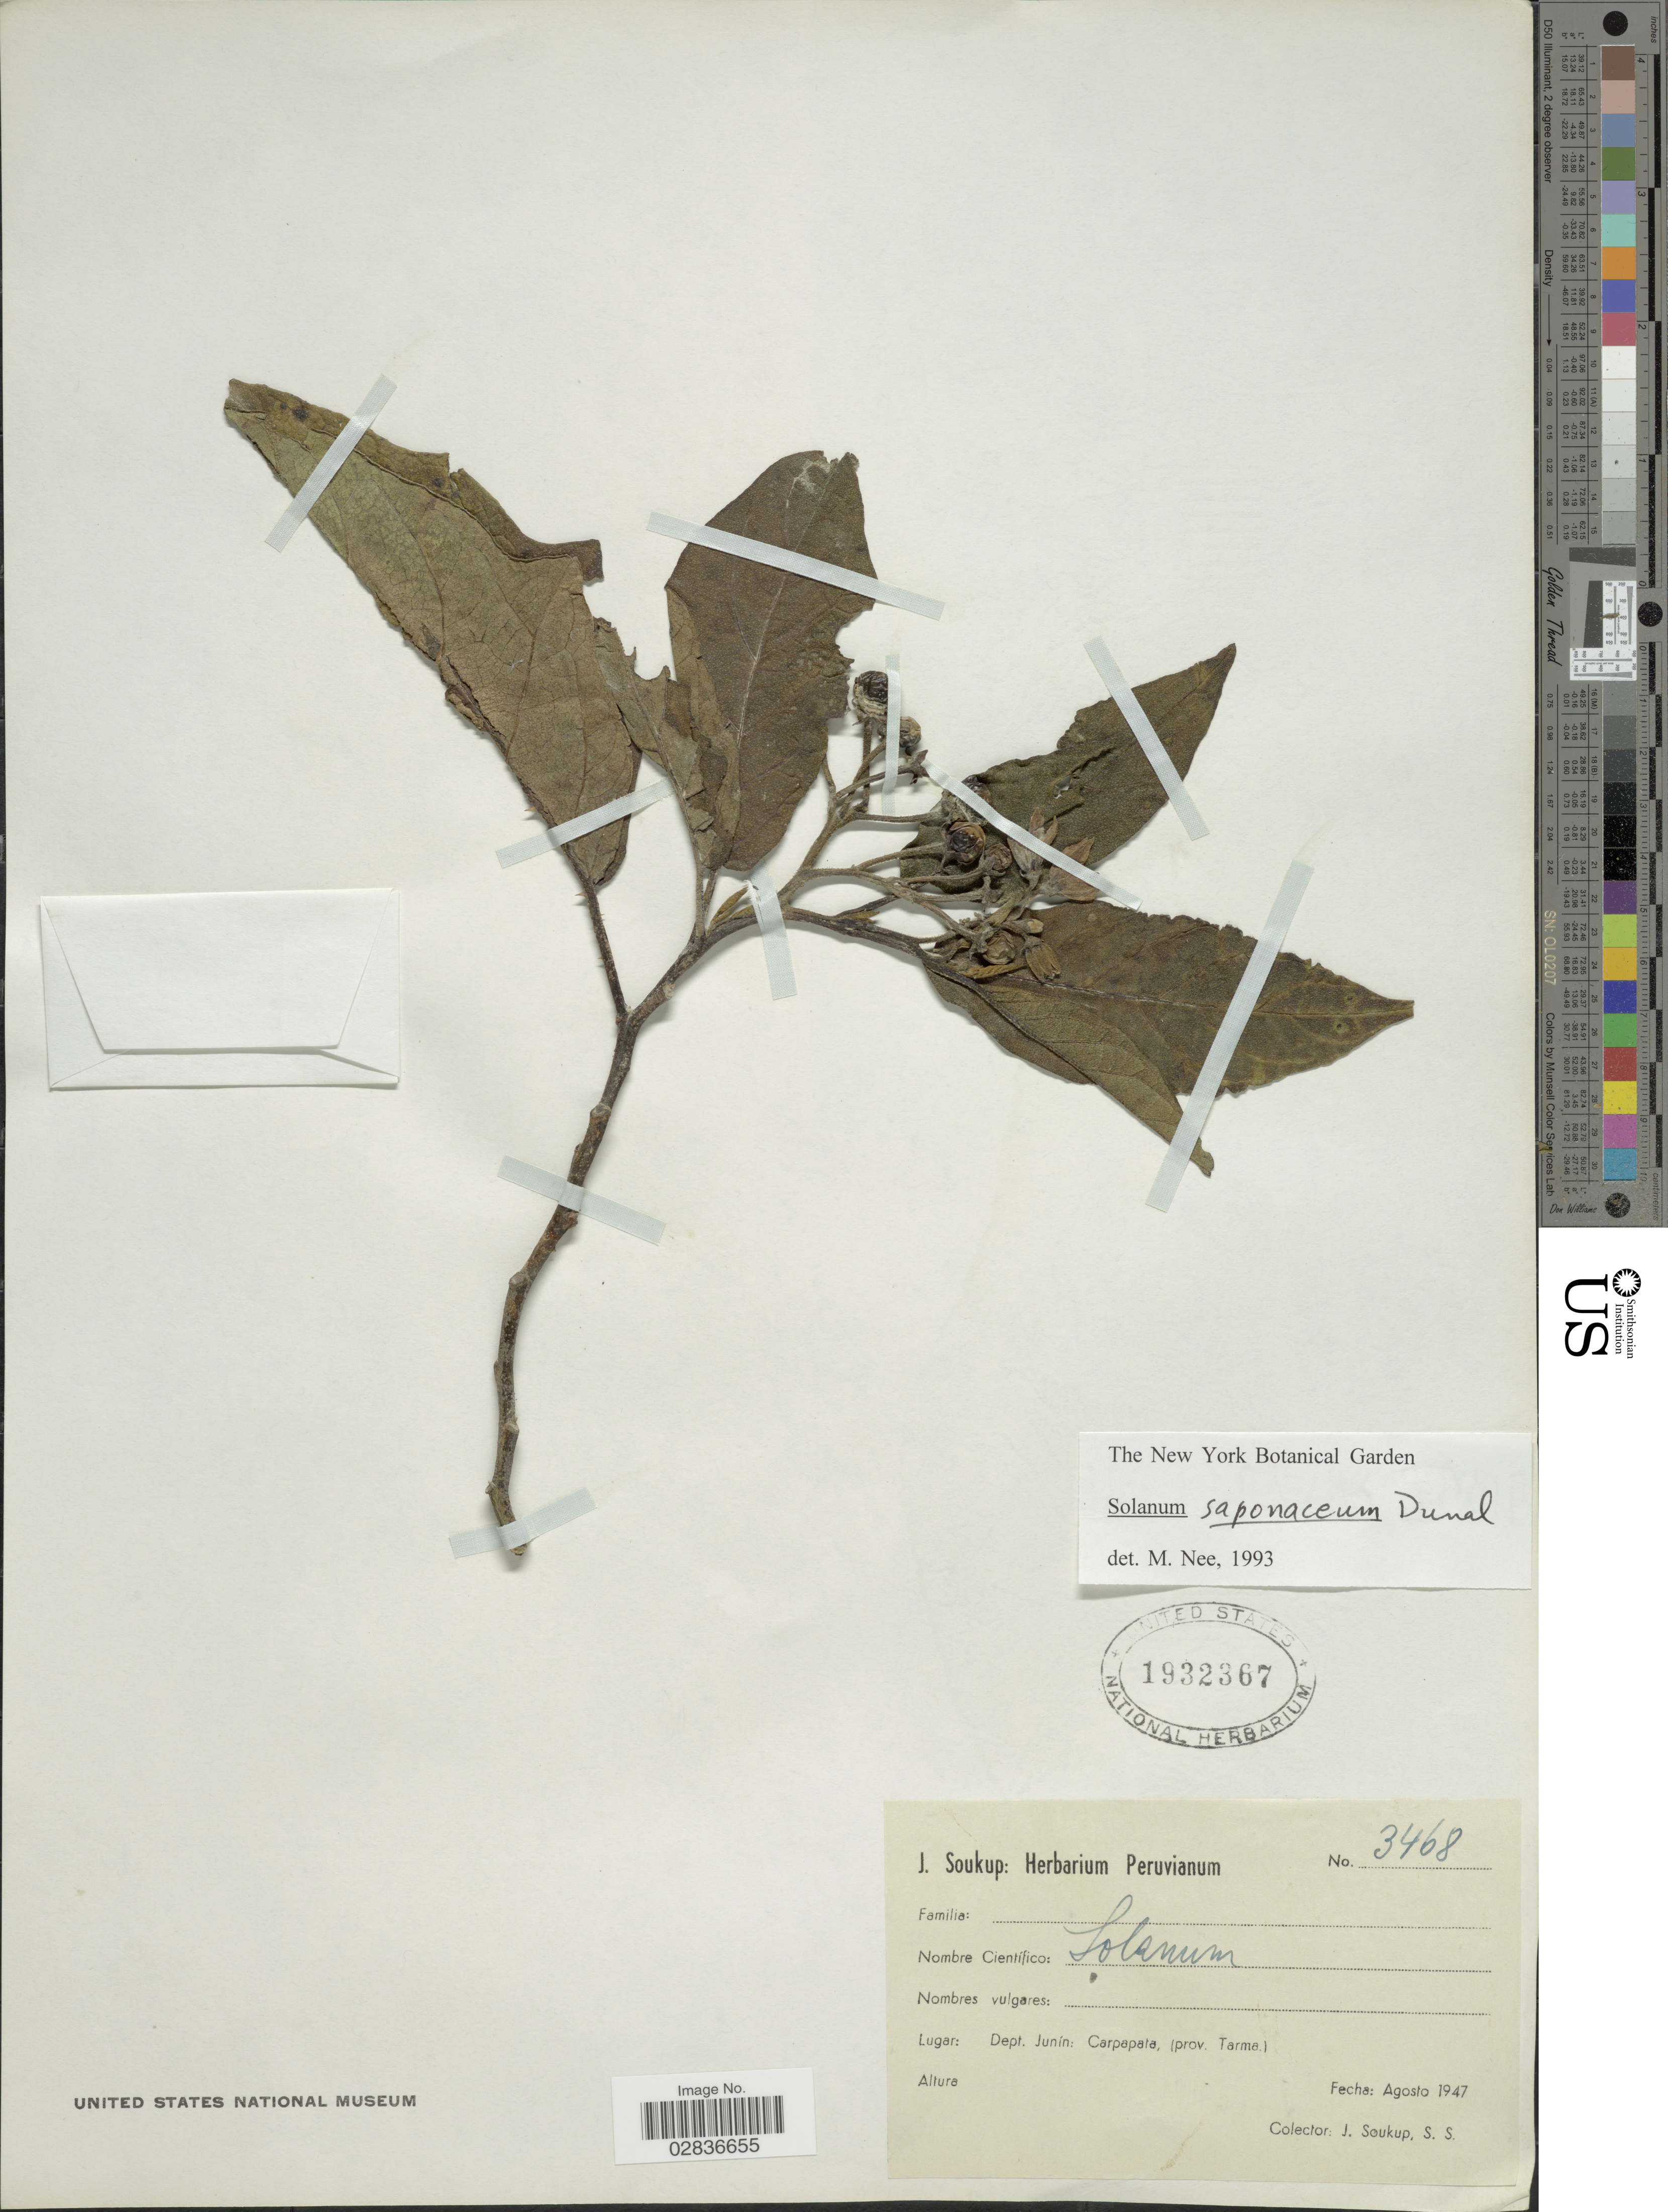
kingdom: Plantae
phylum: Tracheophyta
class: Magnoliopsida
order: Solanales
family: Solanaceae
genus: Solanum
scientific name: Solanum saponaceum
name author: Dunal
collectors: J. Soukup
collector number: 3468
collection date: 1947-08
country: Peru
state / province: Junín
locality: Dept. Junín: Carpapata, (prov. Tarma).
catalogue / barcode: US 1932367